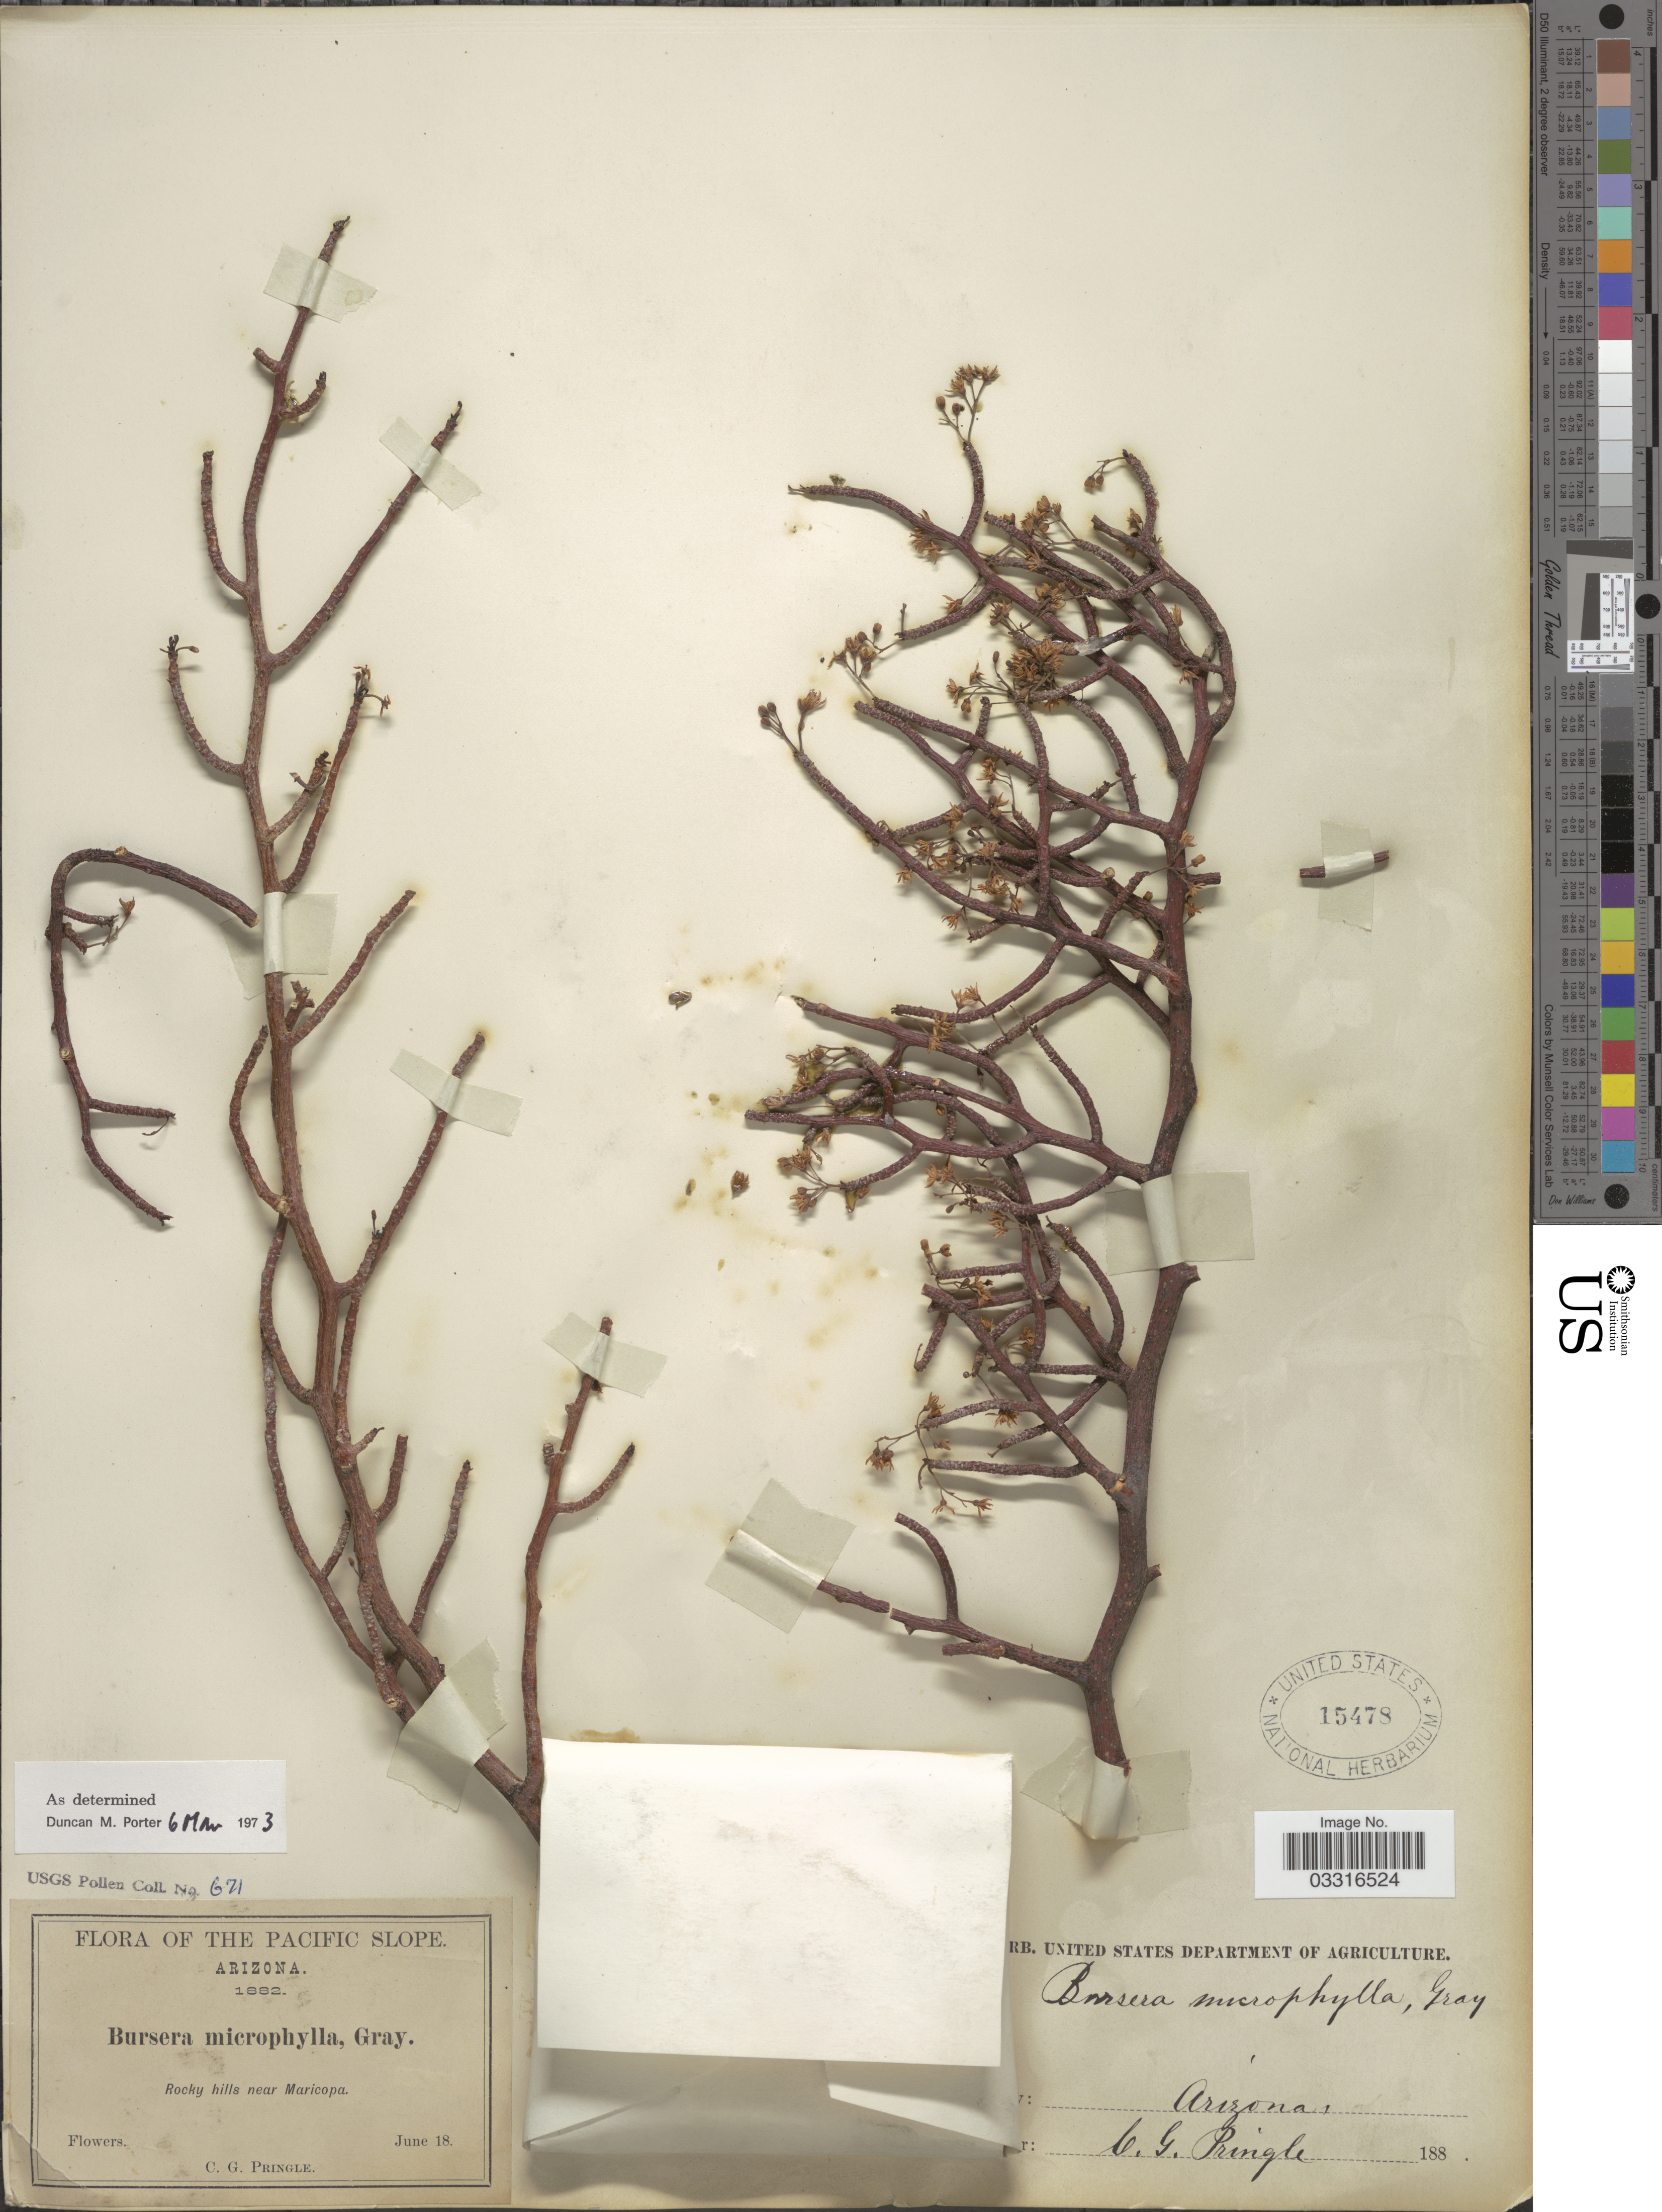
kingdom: Plantae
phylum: Tracheophyta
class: Magnoliopsida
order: Sapindales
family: Burseraceae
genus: Bursera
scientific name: Bursera microphylla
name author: A. Gray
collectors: C. G. Pringle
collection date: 1882-06-18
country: United States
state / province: Arizona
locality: The Pacific Slope. Rocky hills near Maricopa.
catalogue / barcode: US 15478